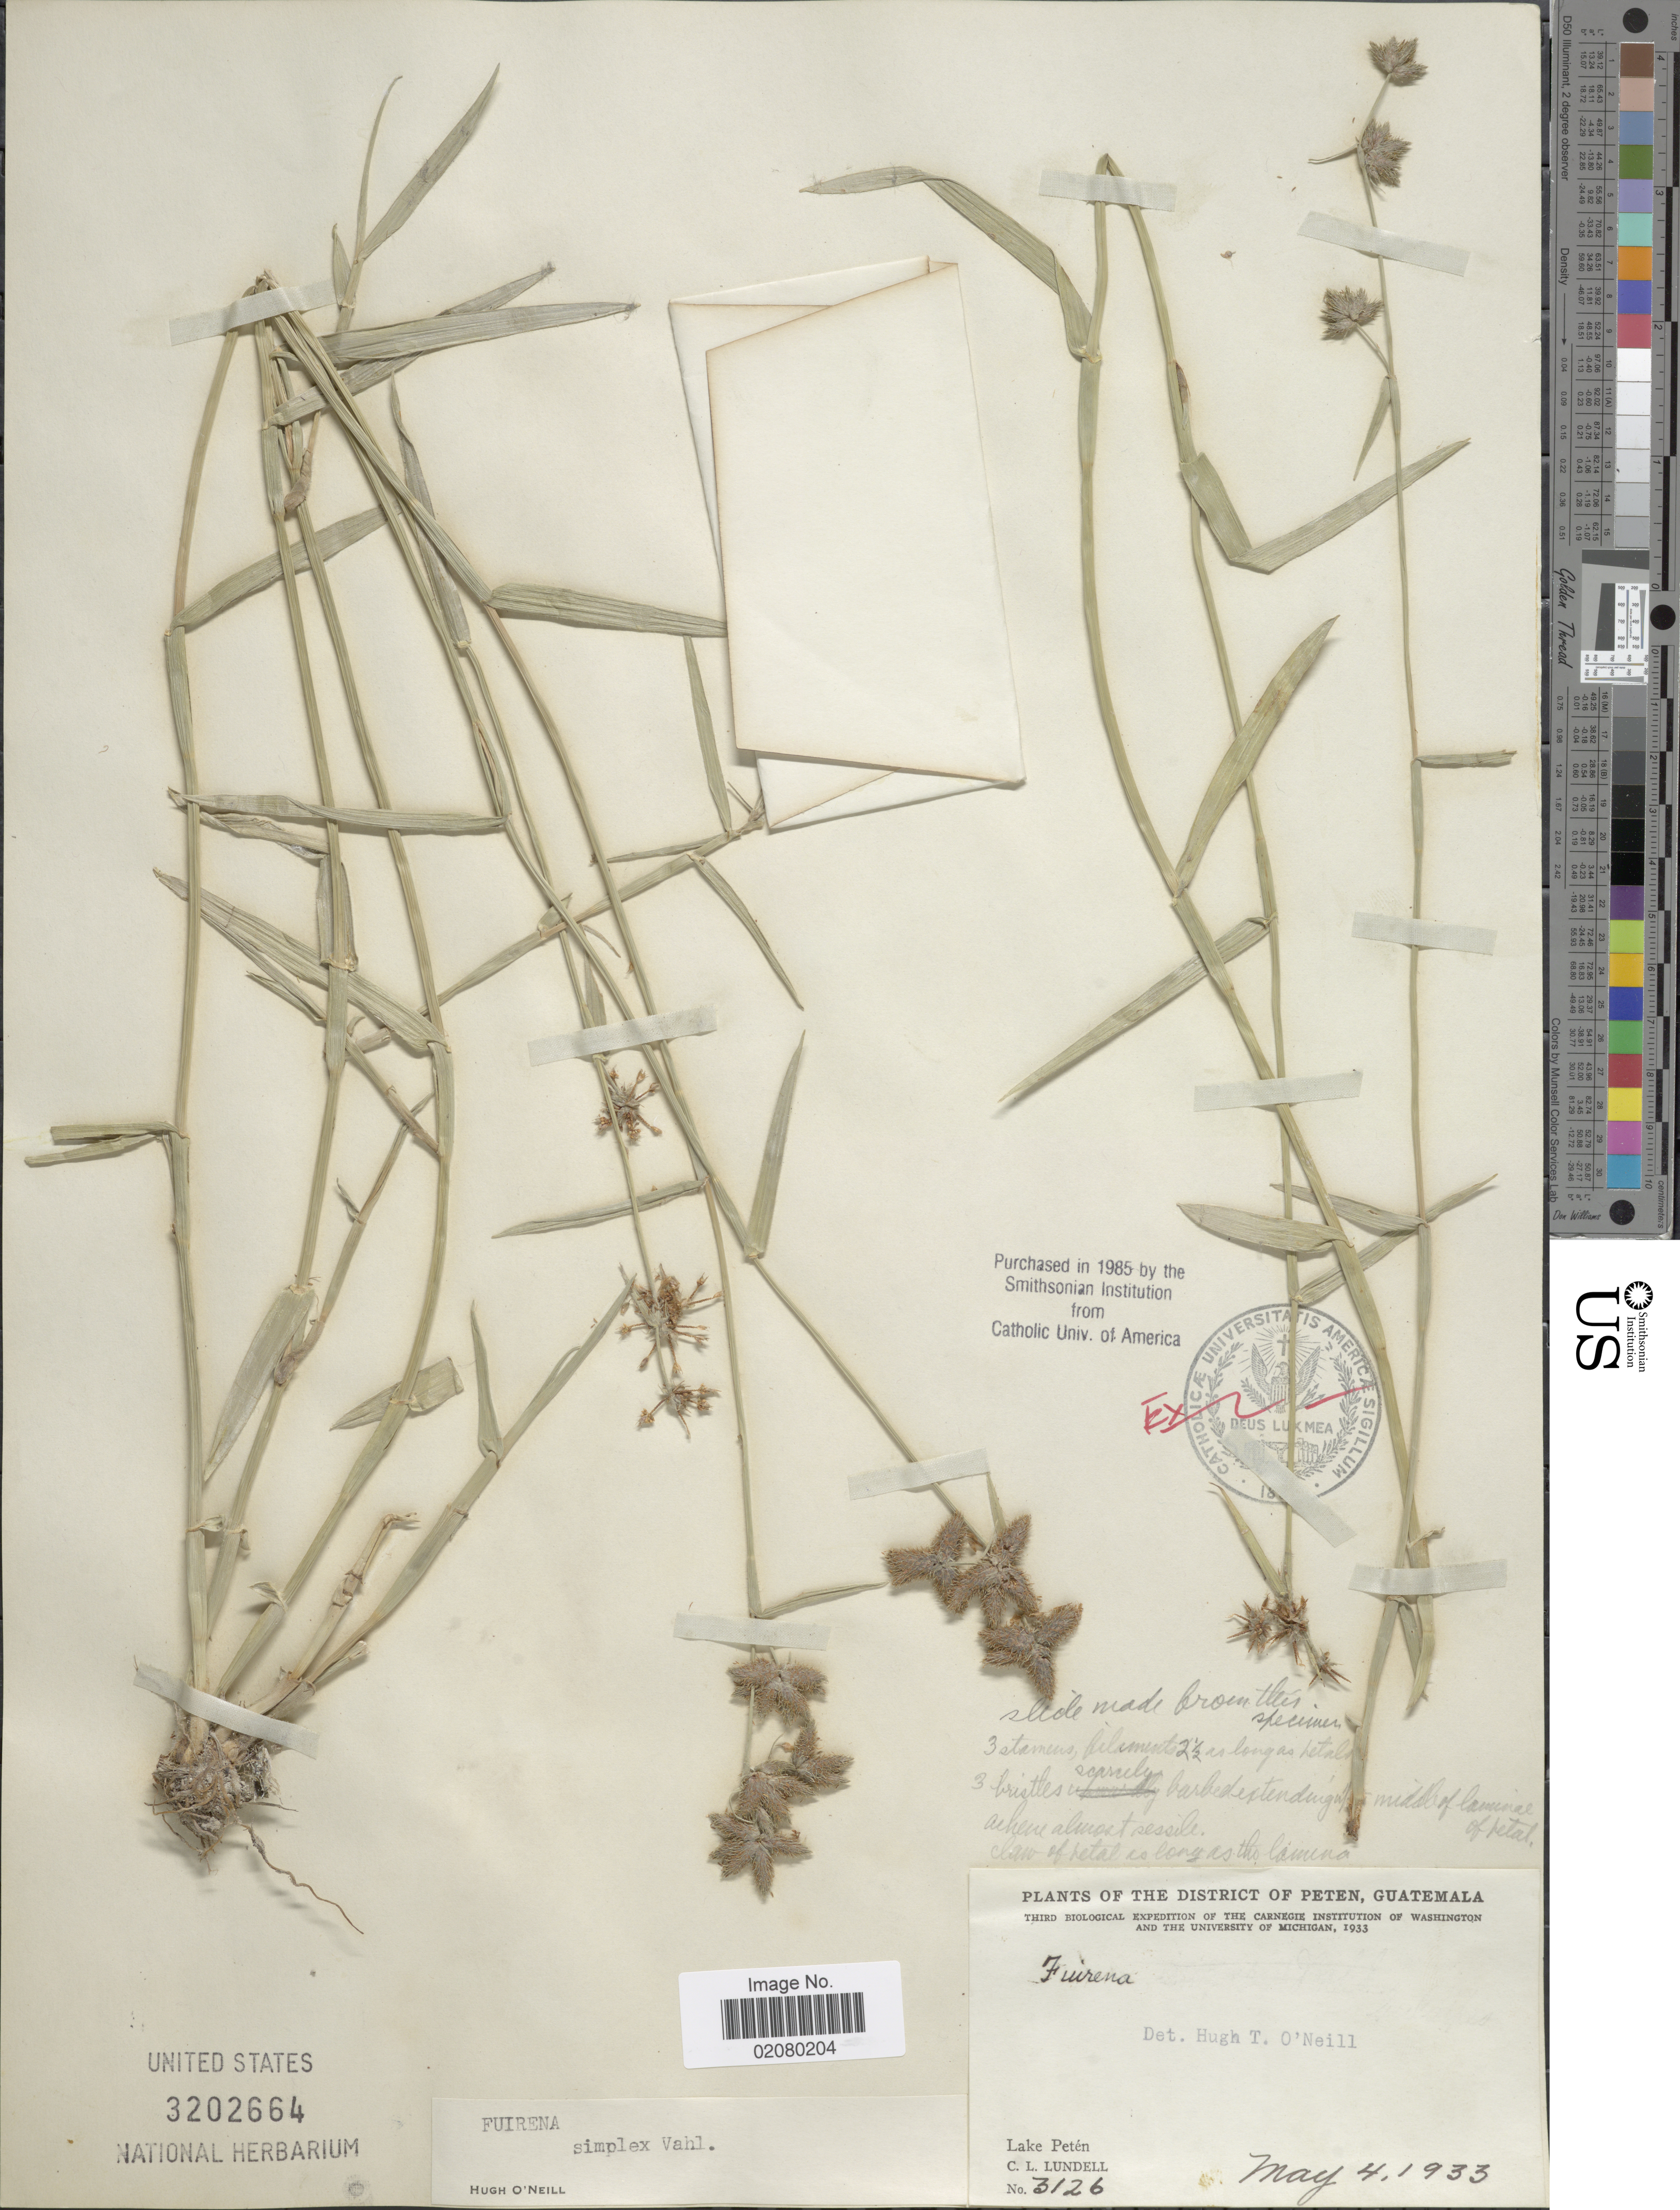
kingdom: Plantae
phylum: Tracheophyta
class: Liliopsida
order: Poales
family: Cyperaceae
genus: Fuirena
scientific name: Fuirena simplex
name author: Vahl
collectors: C. L. Lundell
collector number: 3126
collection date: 1933-05-04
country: Guatemala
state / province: El Petén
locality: District of Peten, Lake Peten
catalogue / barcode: US 3202664